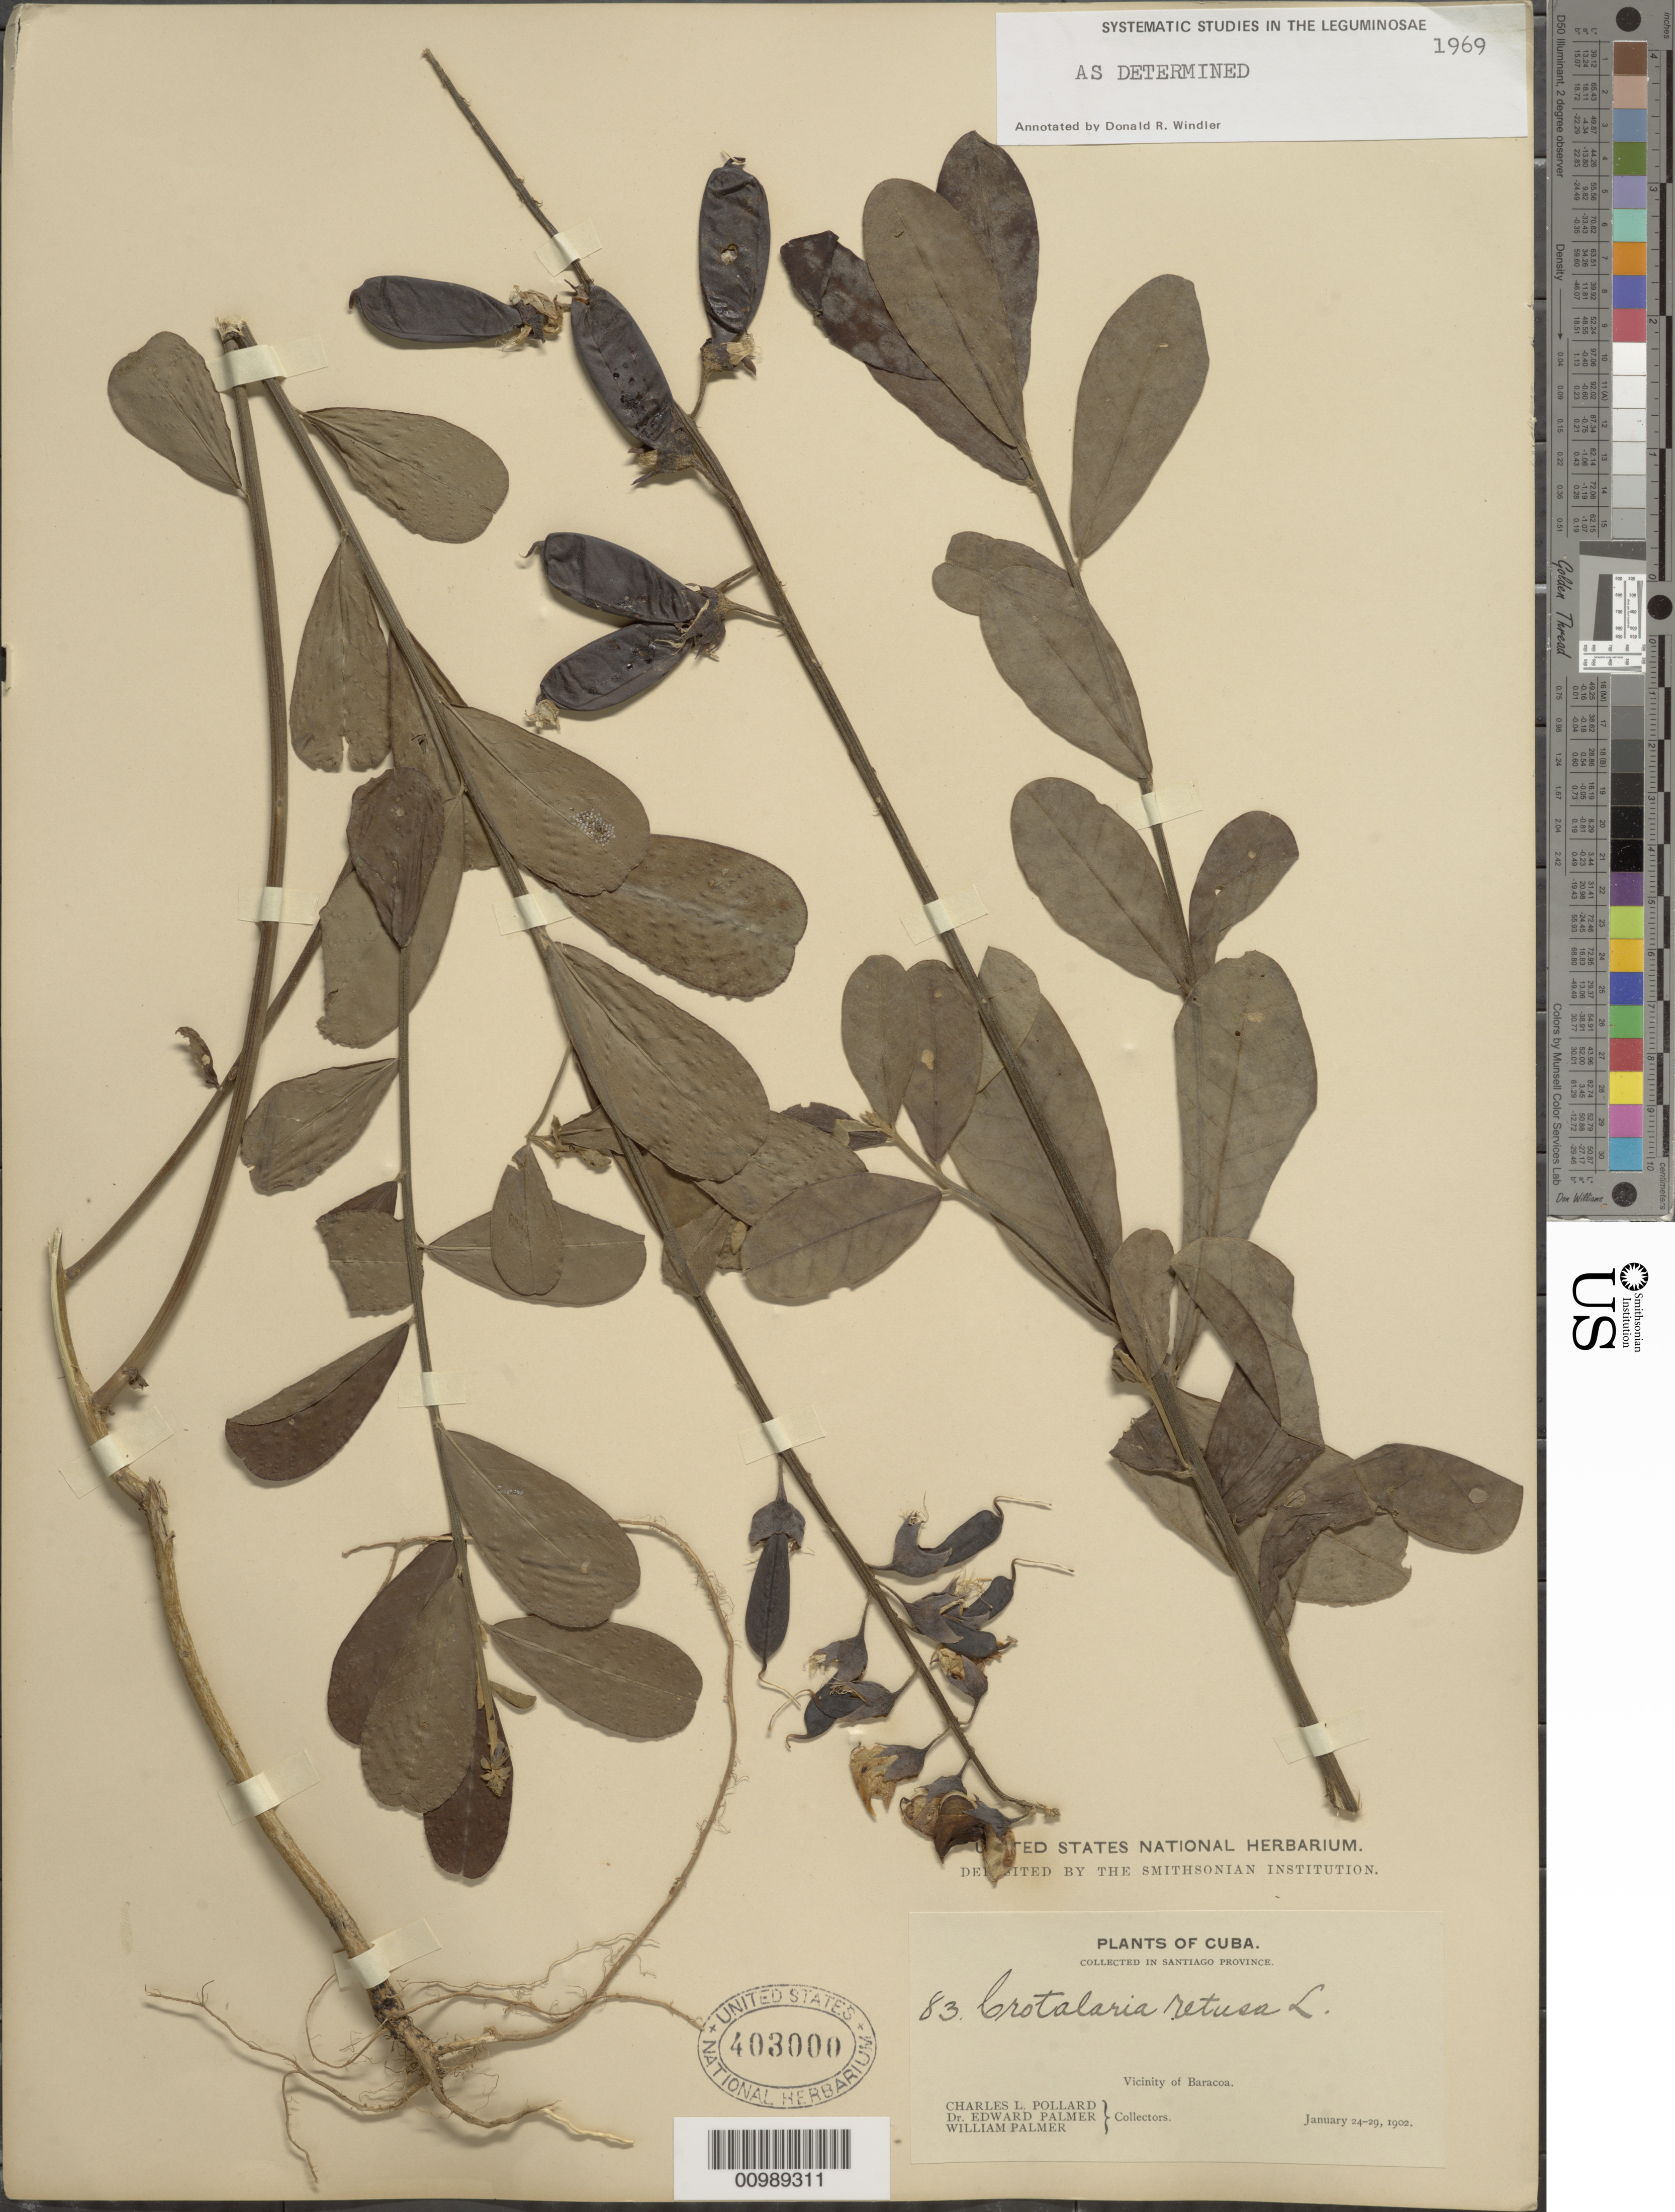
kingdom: Plantae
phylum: Tracheophyta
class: Magnoliopsida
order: Fabales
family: Fabaceae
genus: Crotalaria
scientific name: Crotalaria retusa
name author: L.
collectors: C. L. Pollard, E. Palmer & W. Palmer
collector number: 83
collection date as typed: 24 Jan 1902 to 29 Jan 1902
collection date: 1902-01-24/1902-01-29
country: Cuba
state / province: Santiago de Cuba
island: Cuba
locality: Baracoa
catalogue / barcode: US 403000